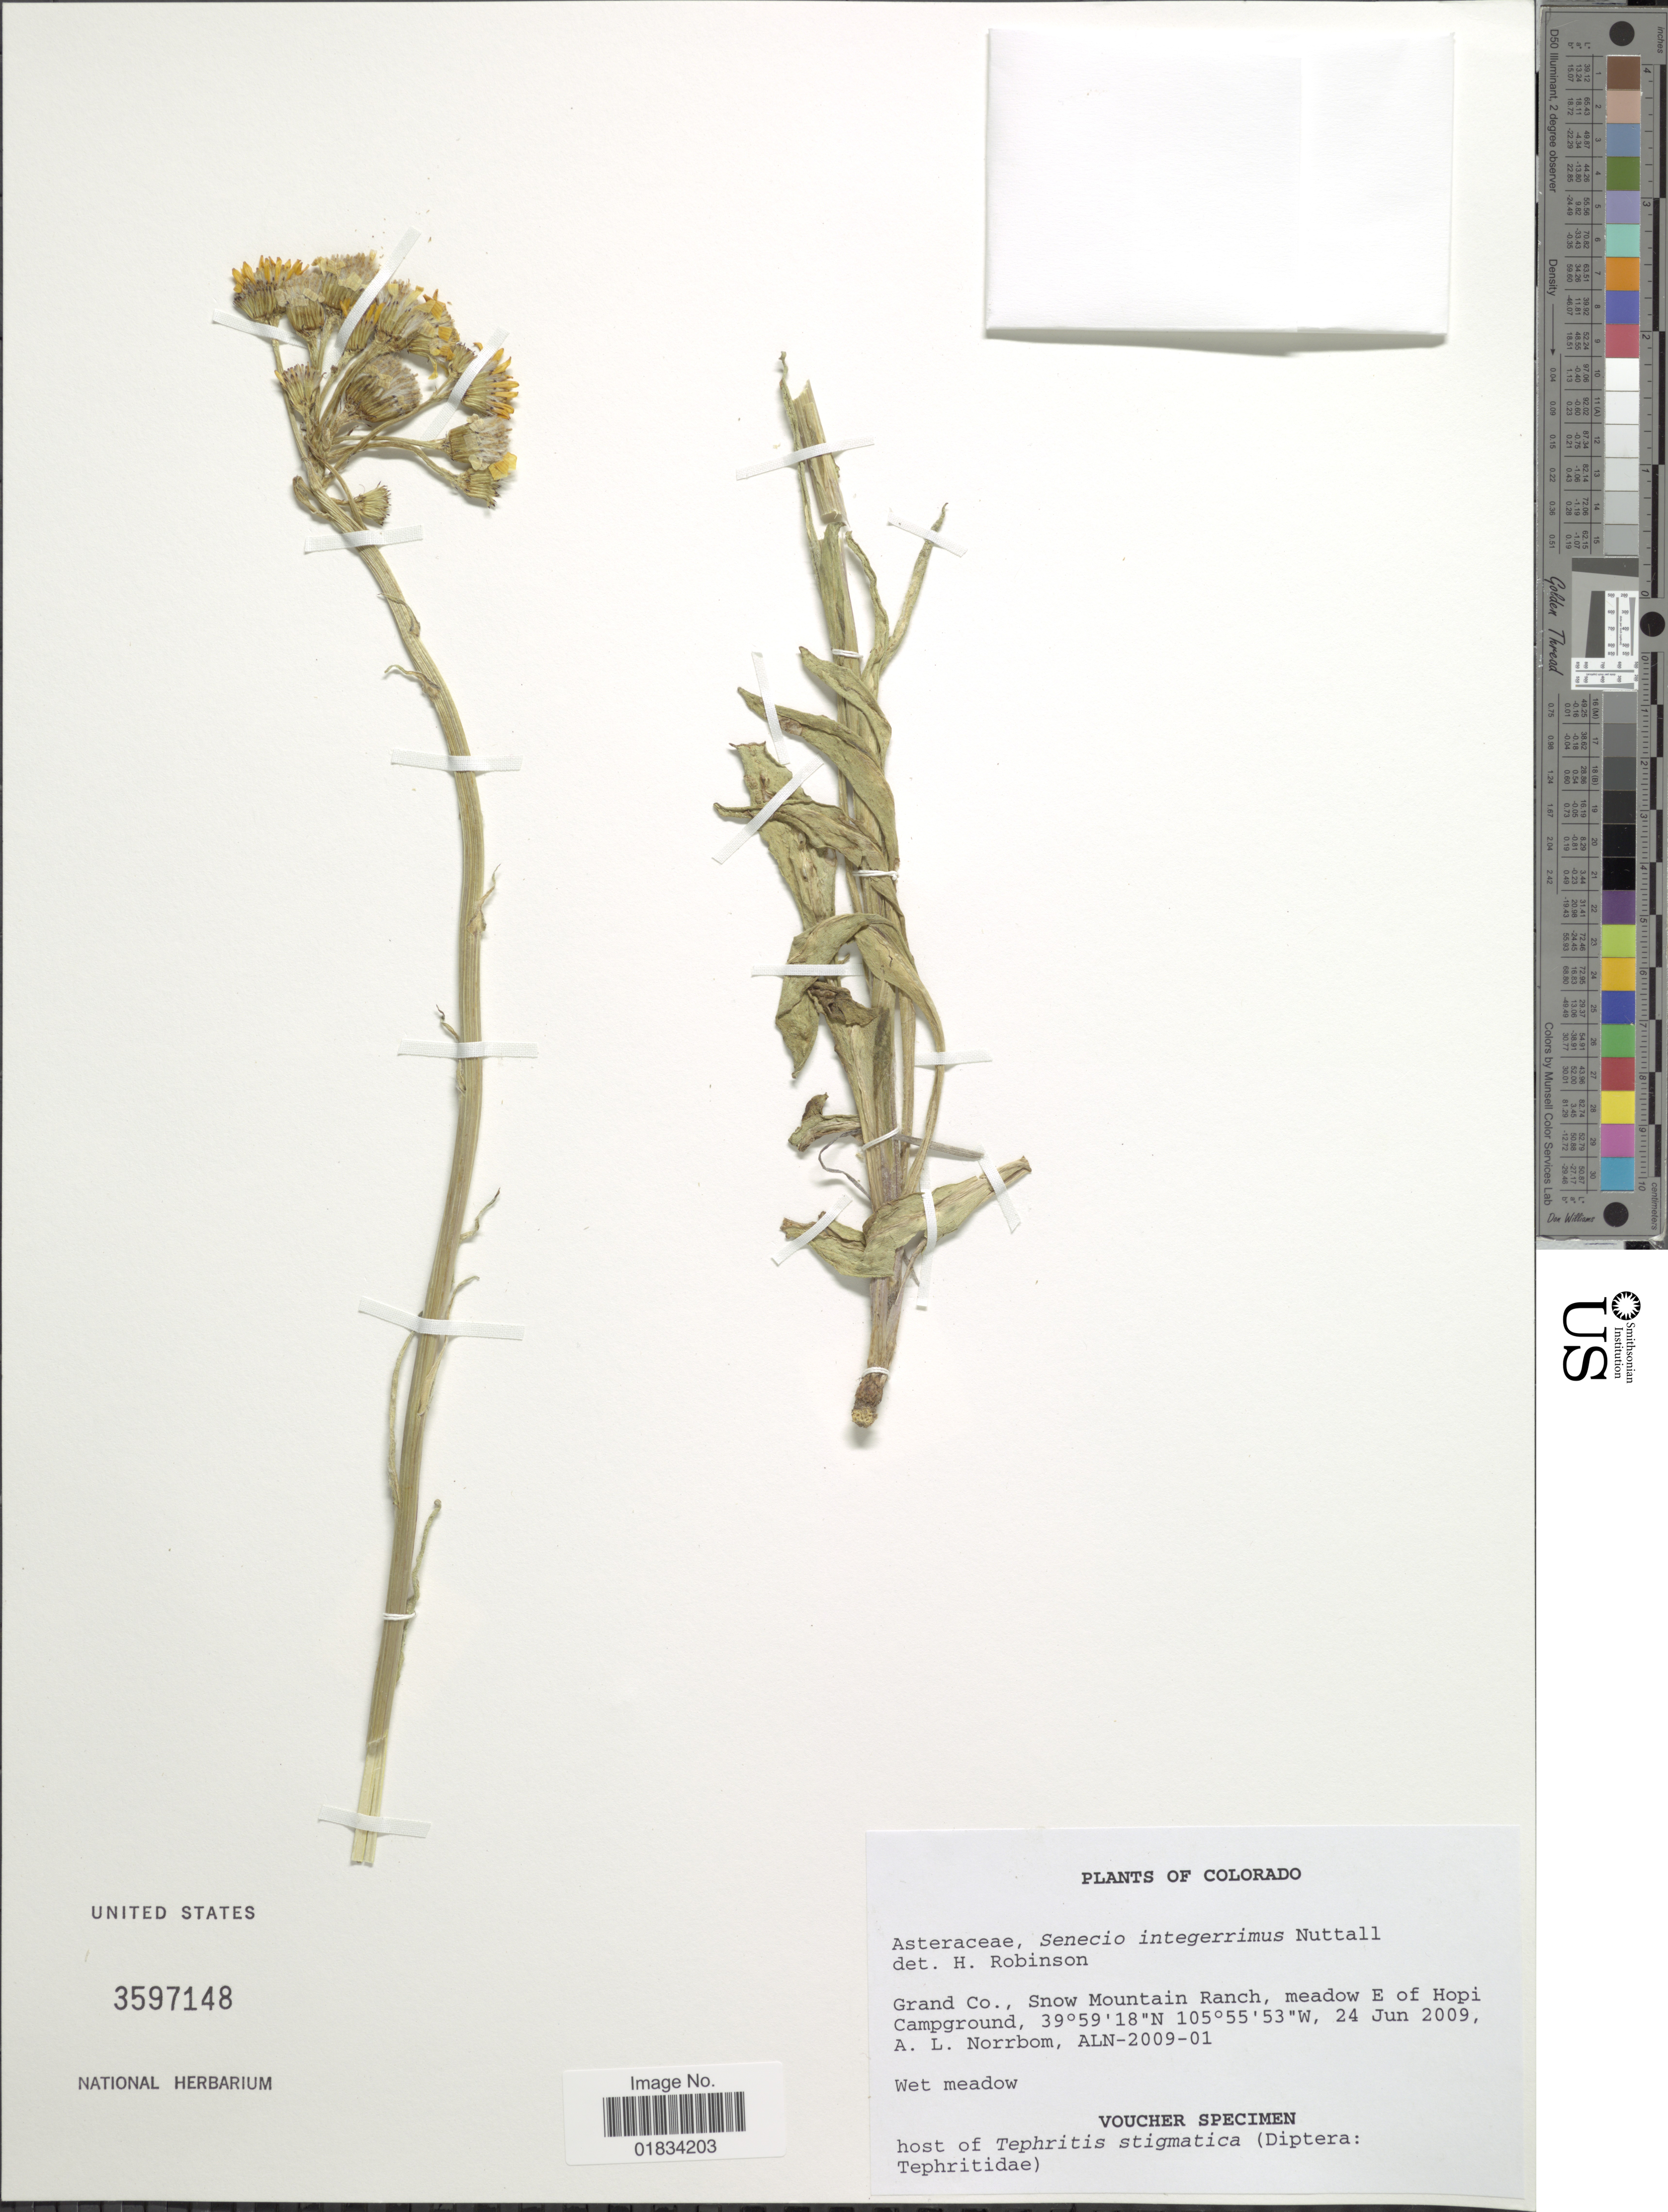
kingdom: Plantae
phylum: Tracheophyta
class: Magnoliopsida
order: Asterales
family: Asteraceae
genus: Senecio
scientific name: Senecio integerrimus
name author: Nutt.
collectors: A. L. Norrbom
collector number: ALN-2009-01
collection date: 2009-06-24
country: United States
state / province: Colorado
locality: Grand Co., Snow Mountain Ranch, meadow E of Hopi Campground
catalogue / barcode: US 3597148